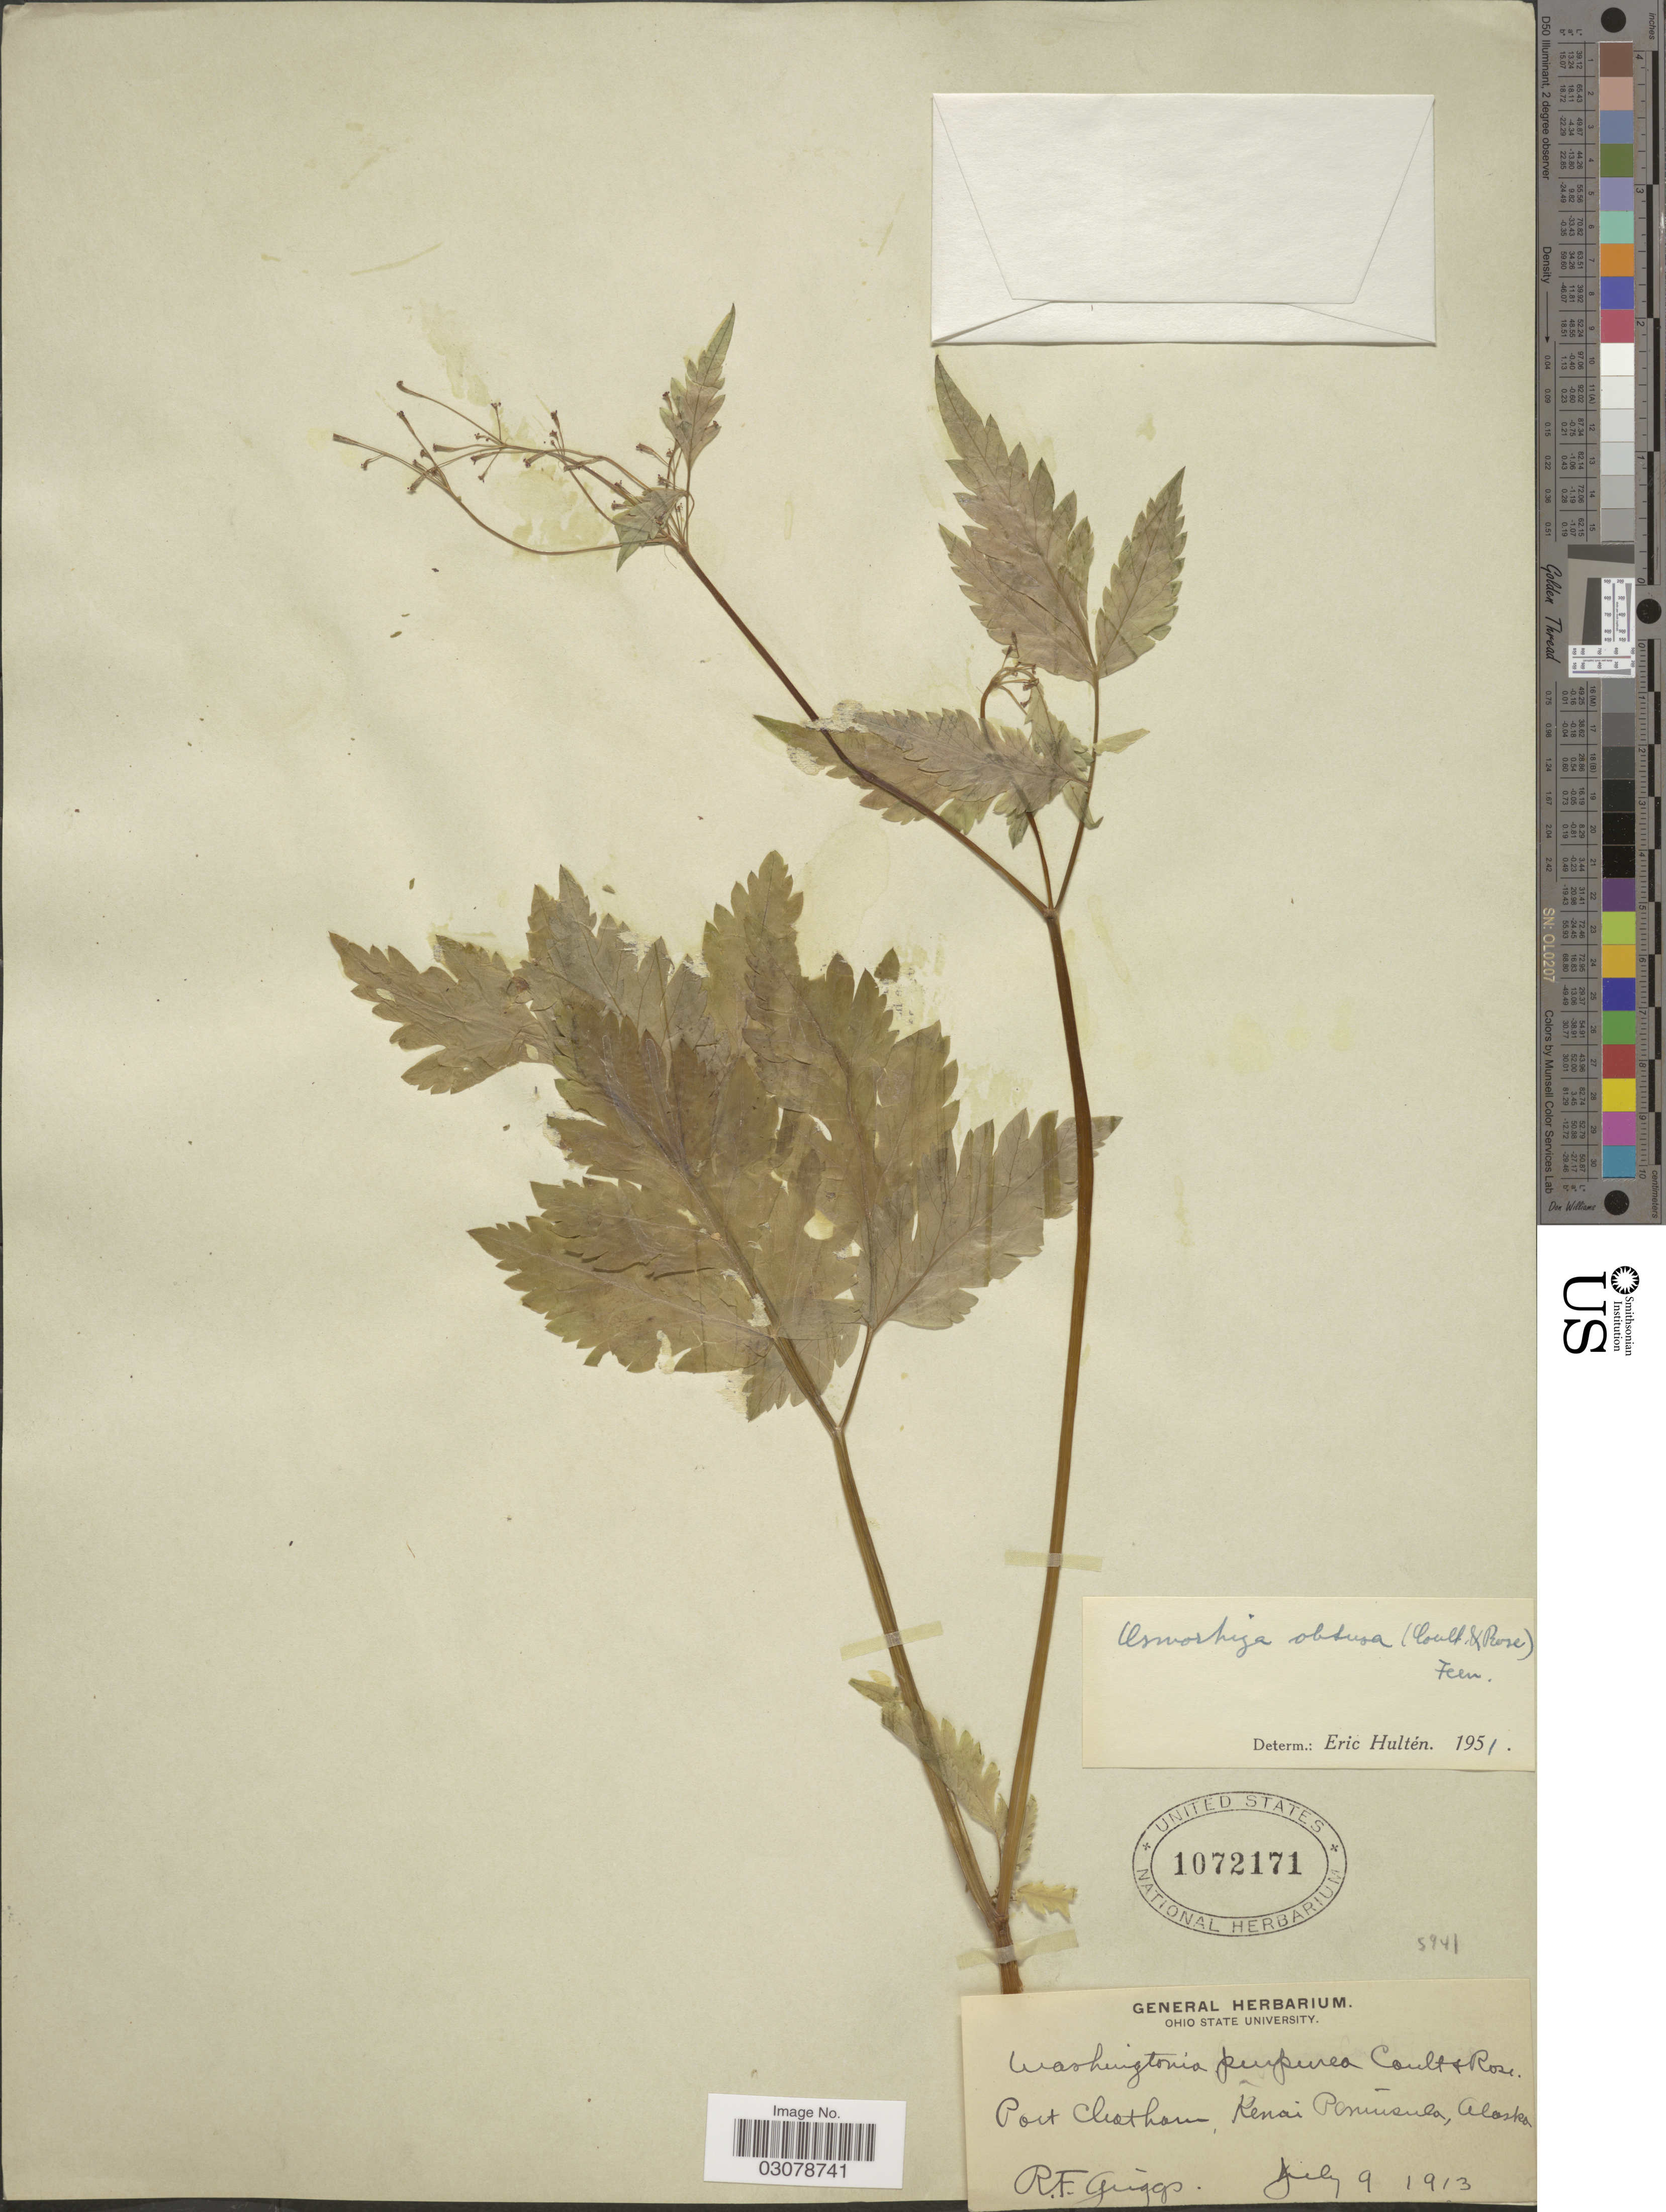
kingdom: Plantae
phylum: Tracheophyta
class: Magnoliopsida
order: Apiales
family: Apiaceae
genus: Osmorhiza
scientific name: Osmorhiza obtusa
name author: (J.M. Coult. & Rose) Fernald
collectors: R. F. Griggs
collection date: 1913-07-09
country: United States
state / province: Alaska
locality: Port Chatham, Kenai Peninsula, Alaska.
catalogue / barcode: US 1072171